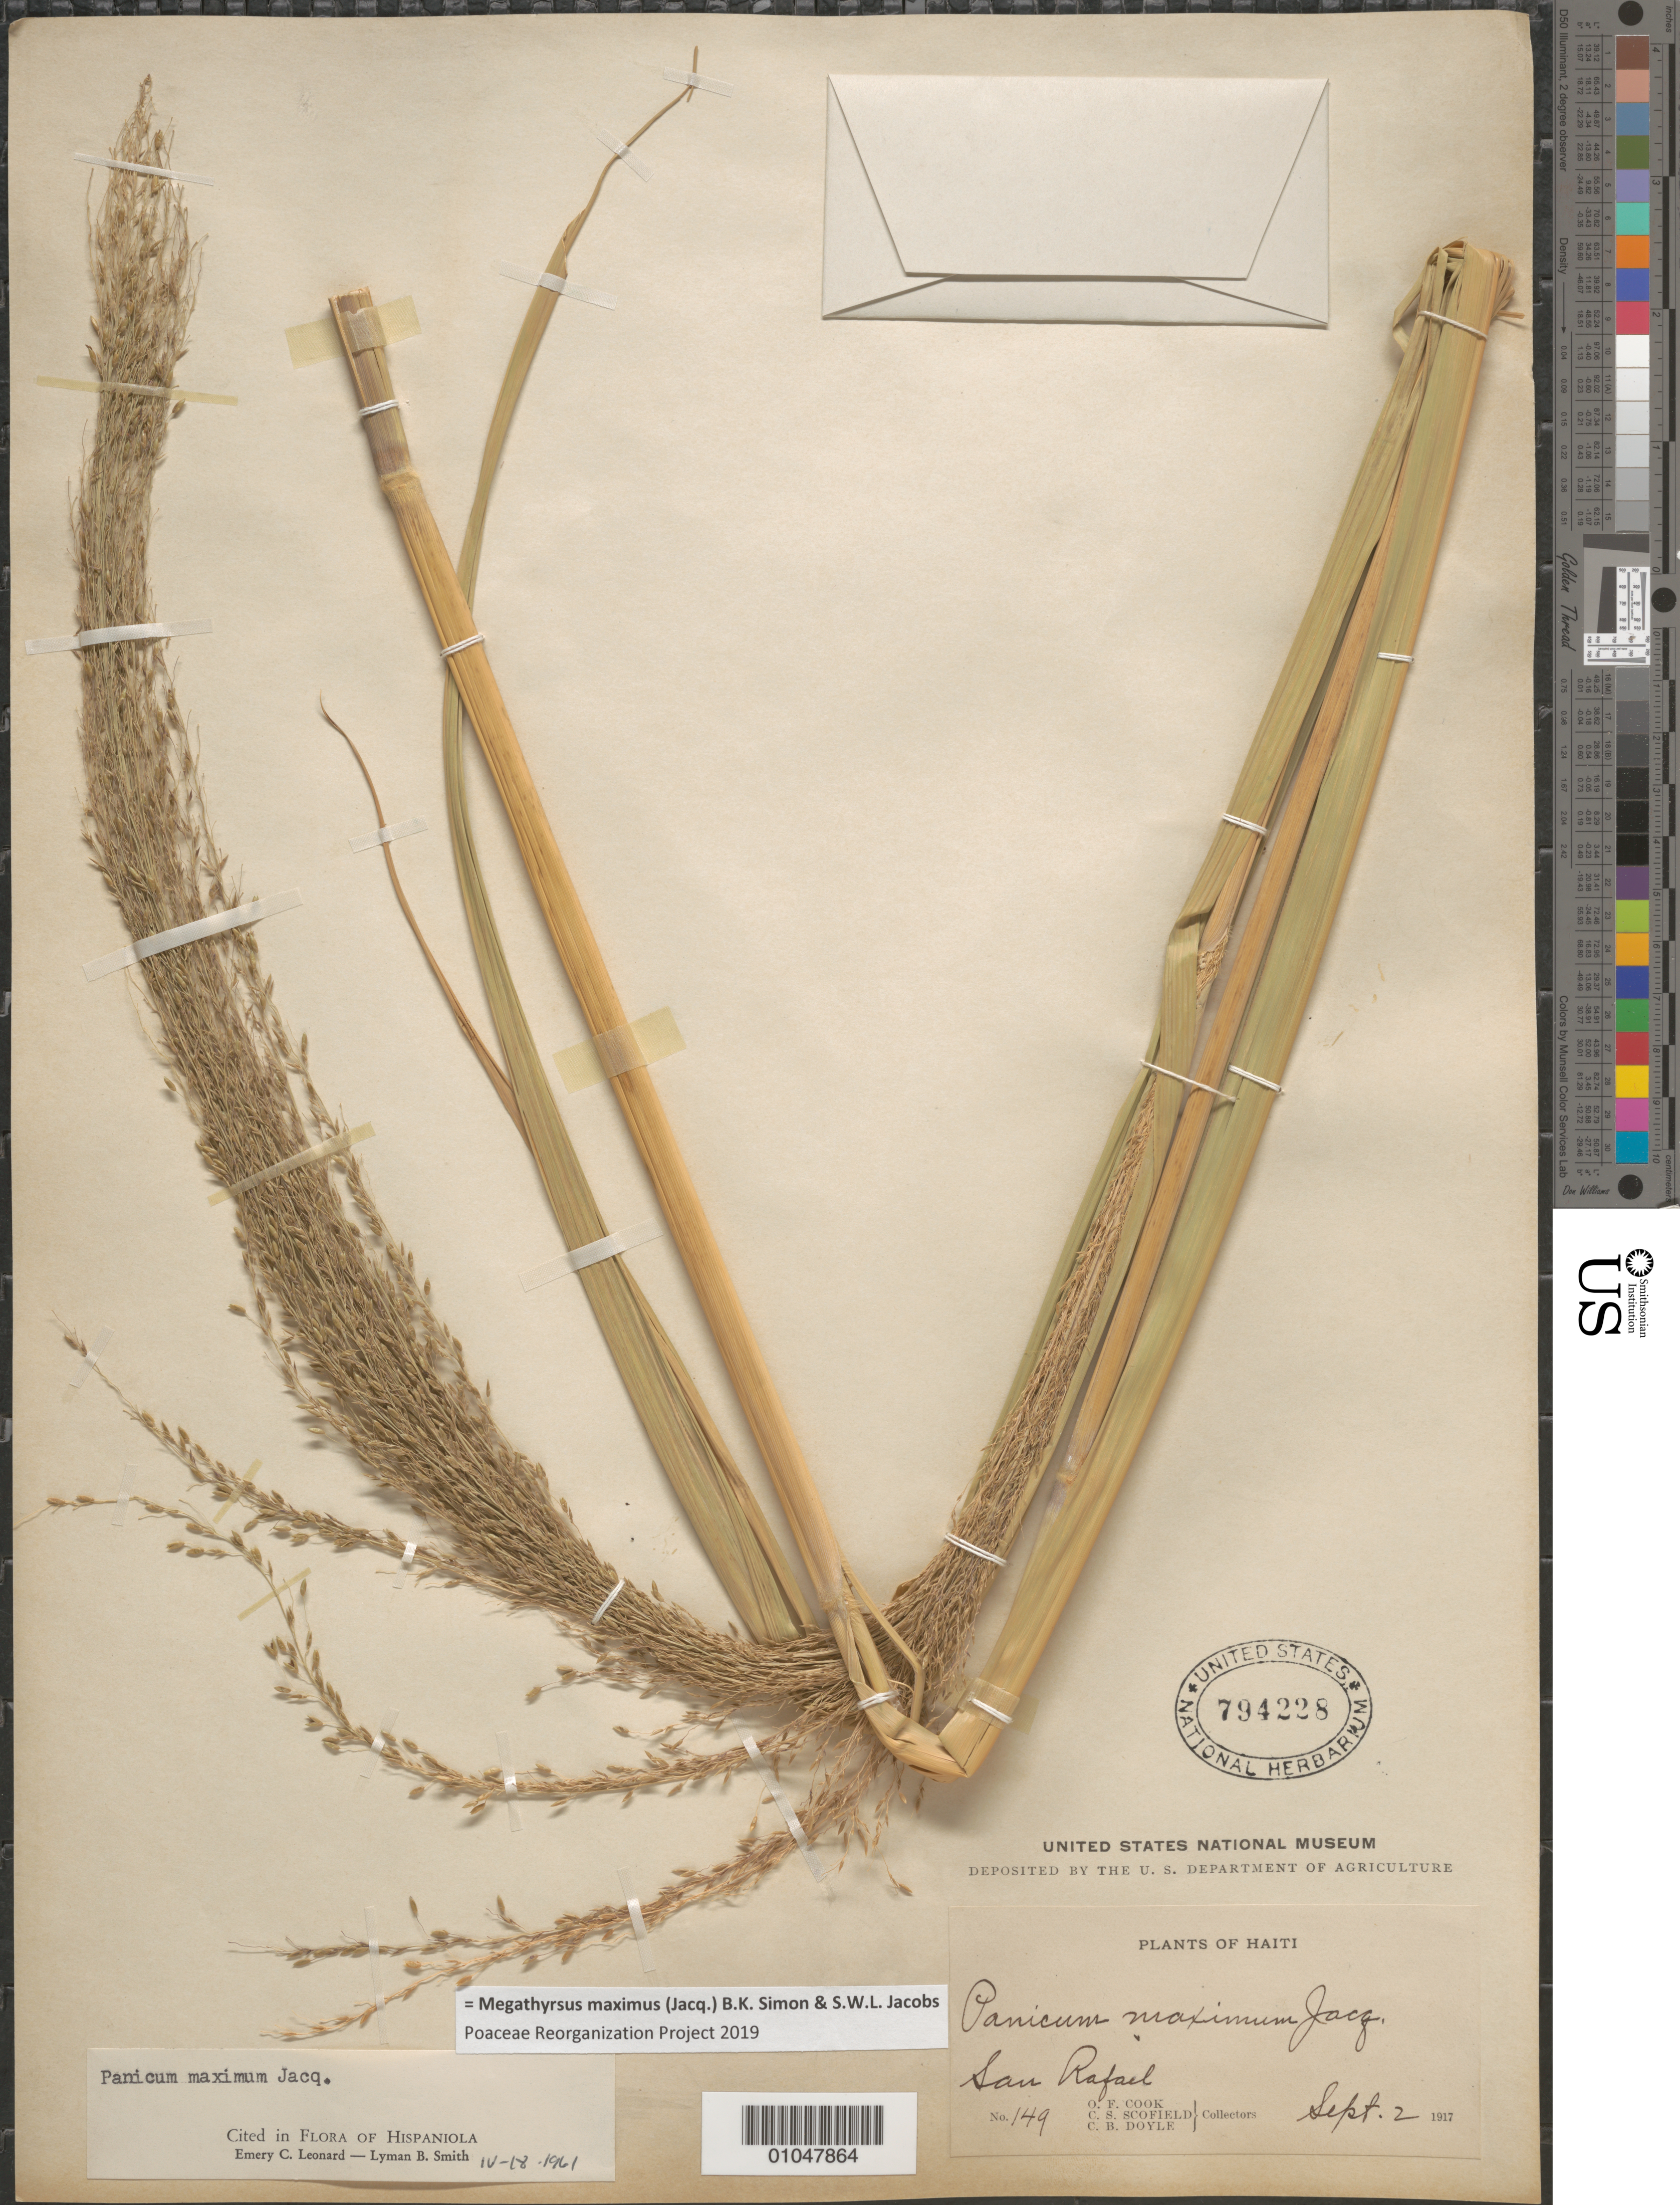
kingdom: Plantae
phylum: Tracheophyta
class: Liliopsida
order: Poales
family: Poaceae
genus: Panicum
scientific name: Panicum maximum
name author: Jacq.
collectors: O. F. Cook, R. Scolnik & C. Doyle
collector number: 149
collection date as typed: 02 Sep 1917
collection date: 1917-09-02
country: Haiti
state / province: Nord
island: Hispaniola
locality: San Rafael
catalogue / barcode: US 794228